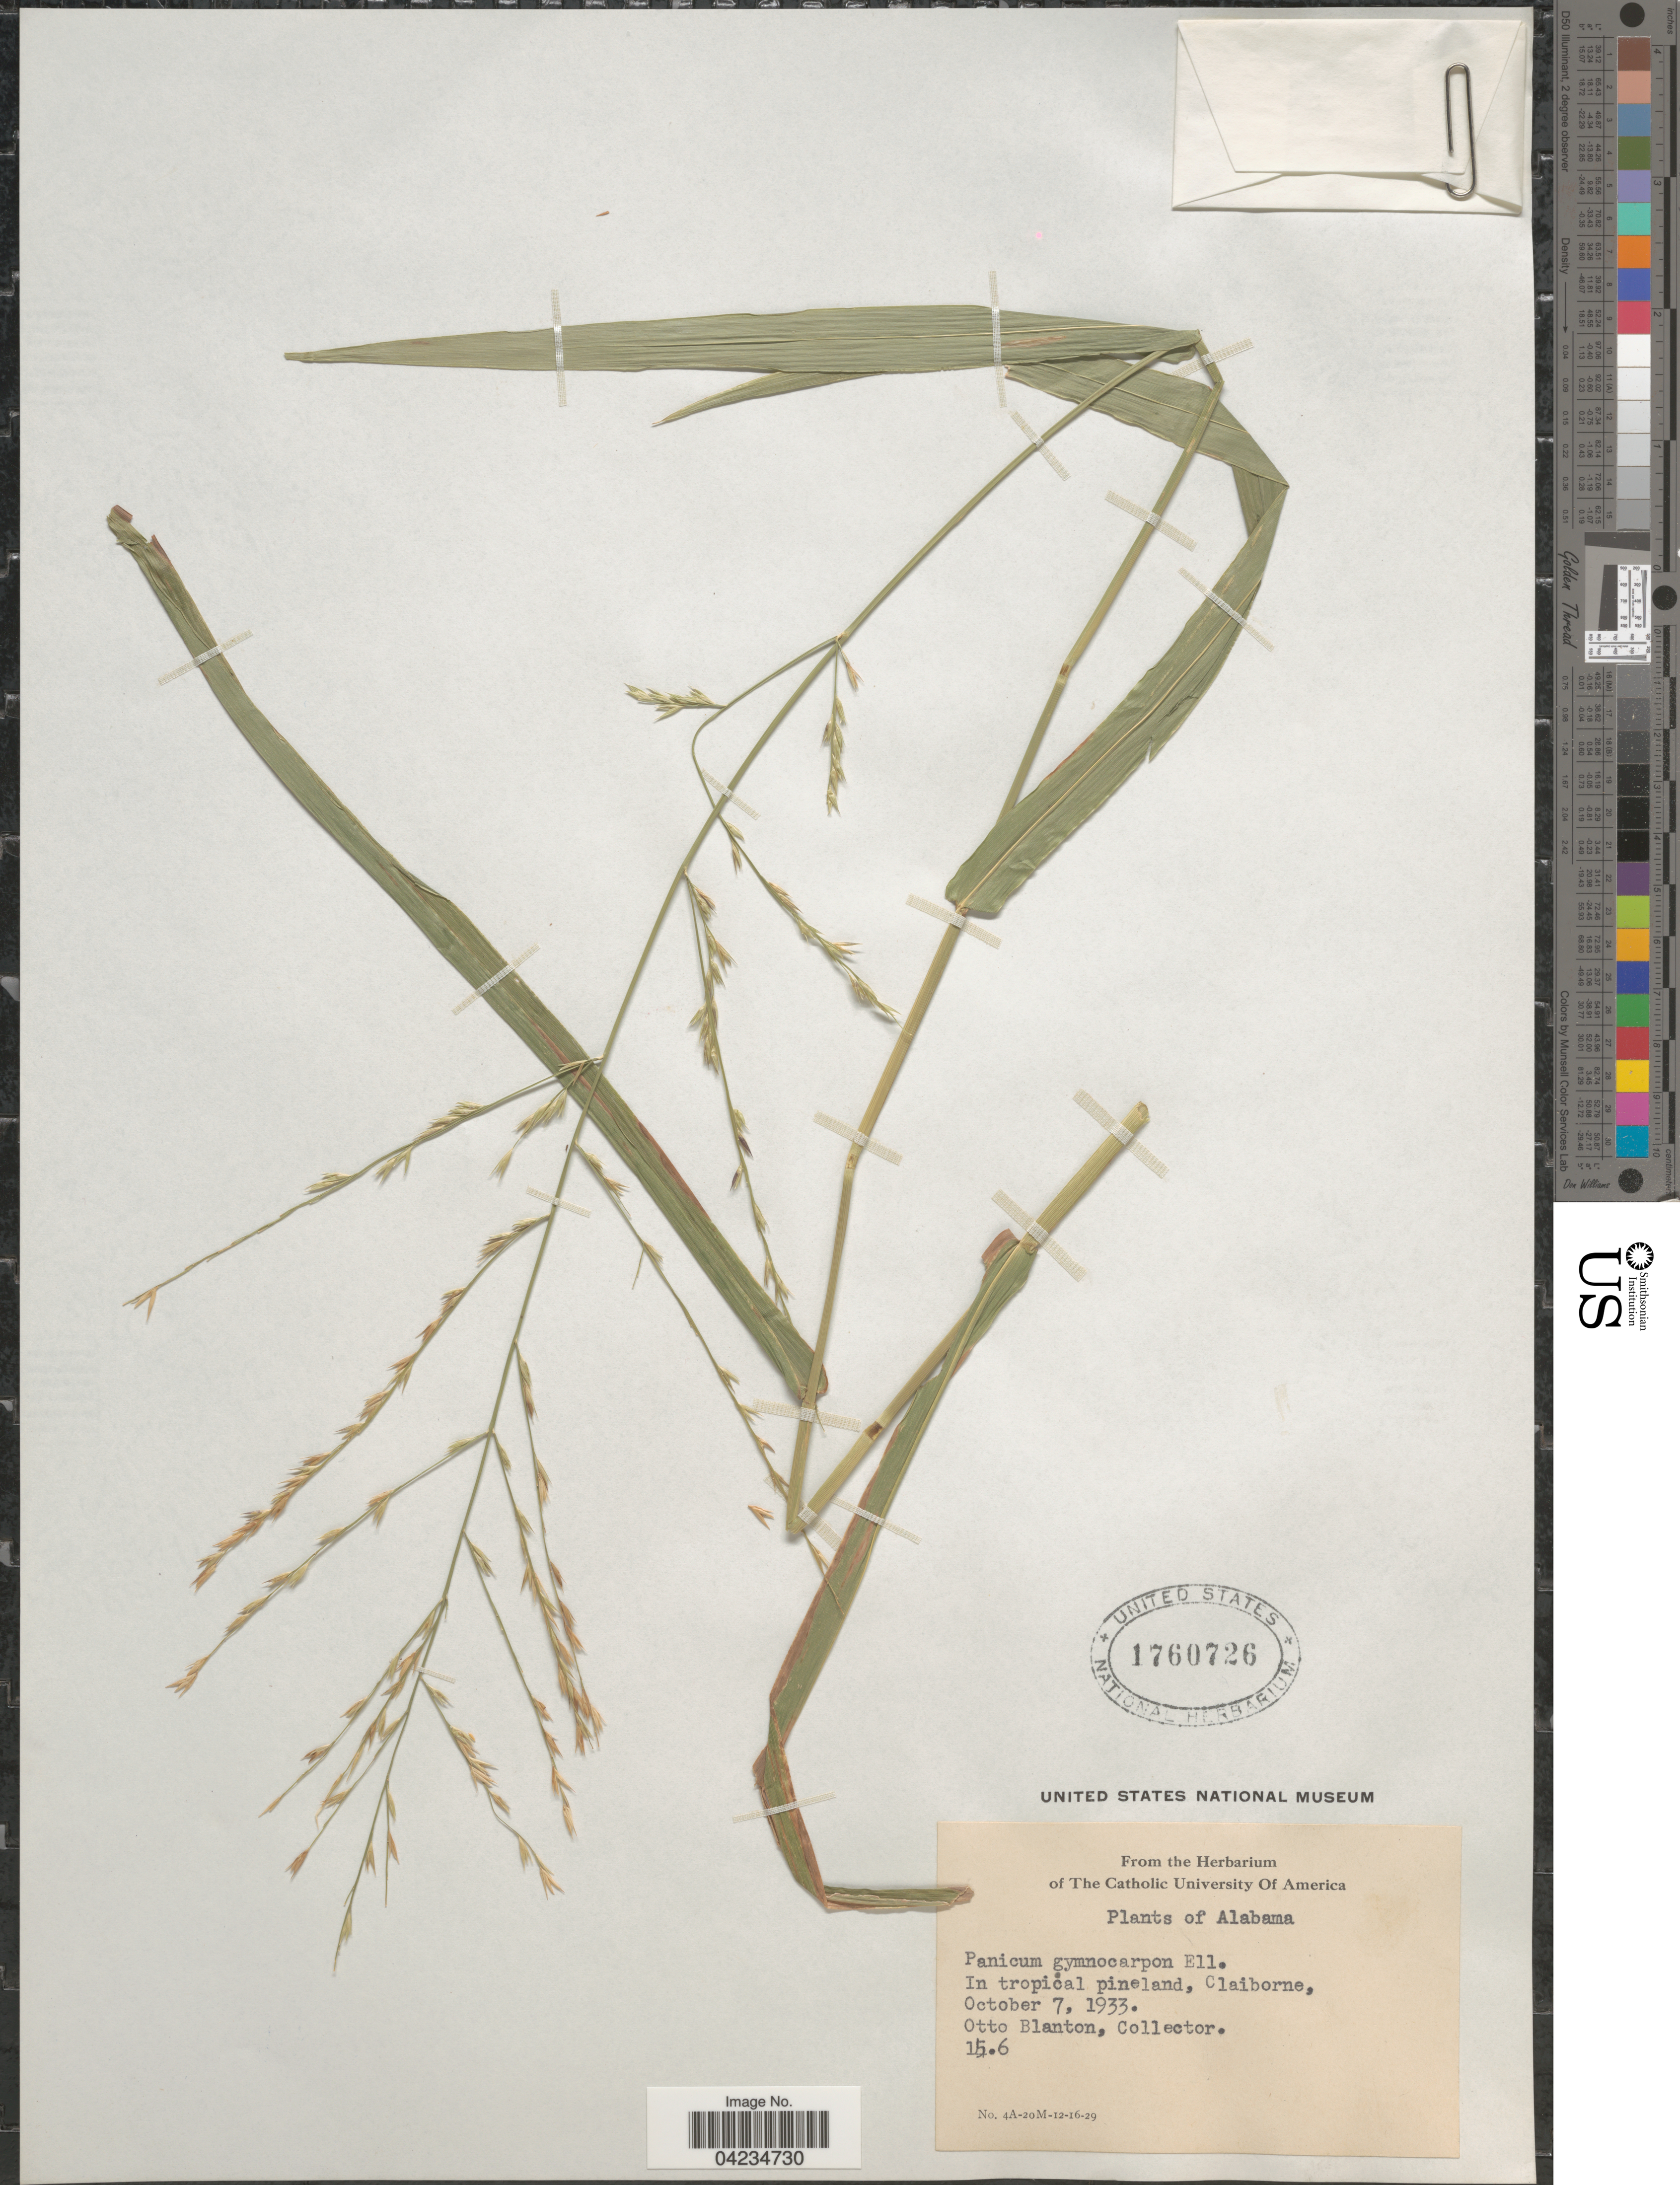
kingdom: Plantae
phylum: Tracheophyta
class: Liliopsida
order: Poales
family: Poaceae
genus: Phanopyrum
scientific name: Phanopyrum gymnocarpon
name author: (Elliott) Nash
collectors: O. Blanton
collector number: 15.6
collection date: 1933-10-07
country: United States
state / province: Alabama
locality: In tropical pineland, Claiborne.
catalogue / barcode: US 1760726